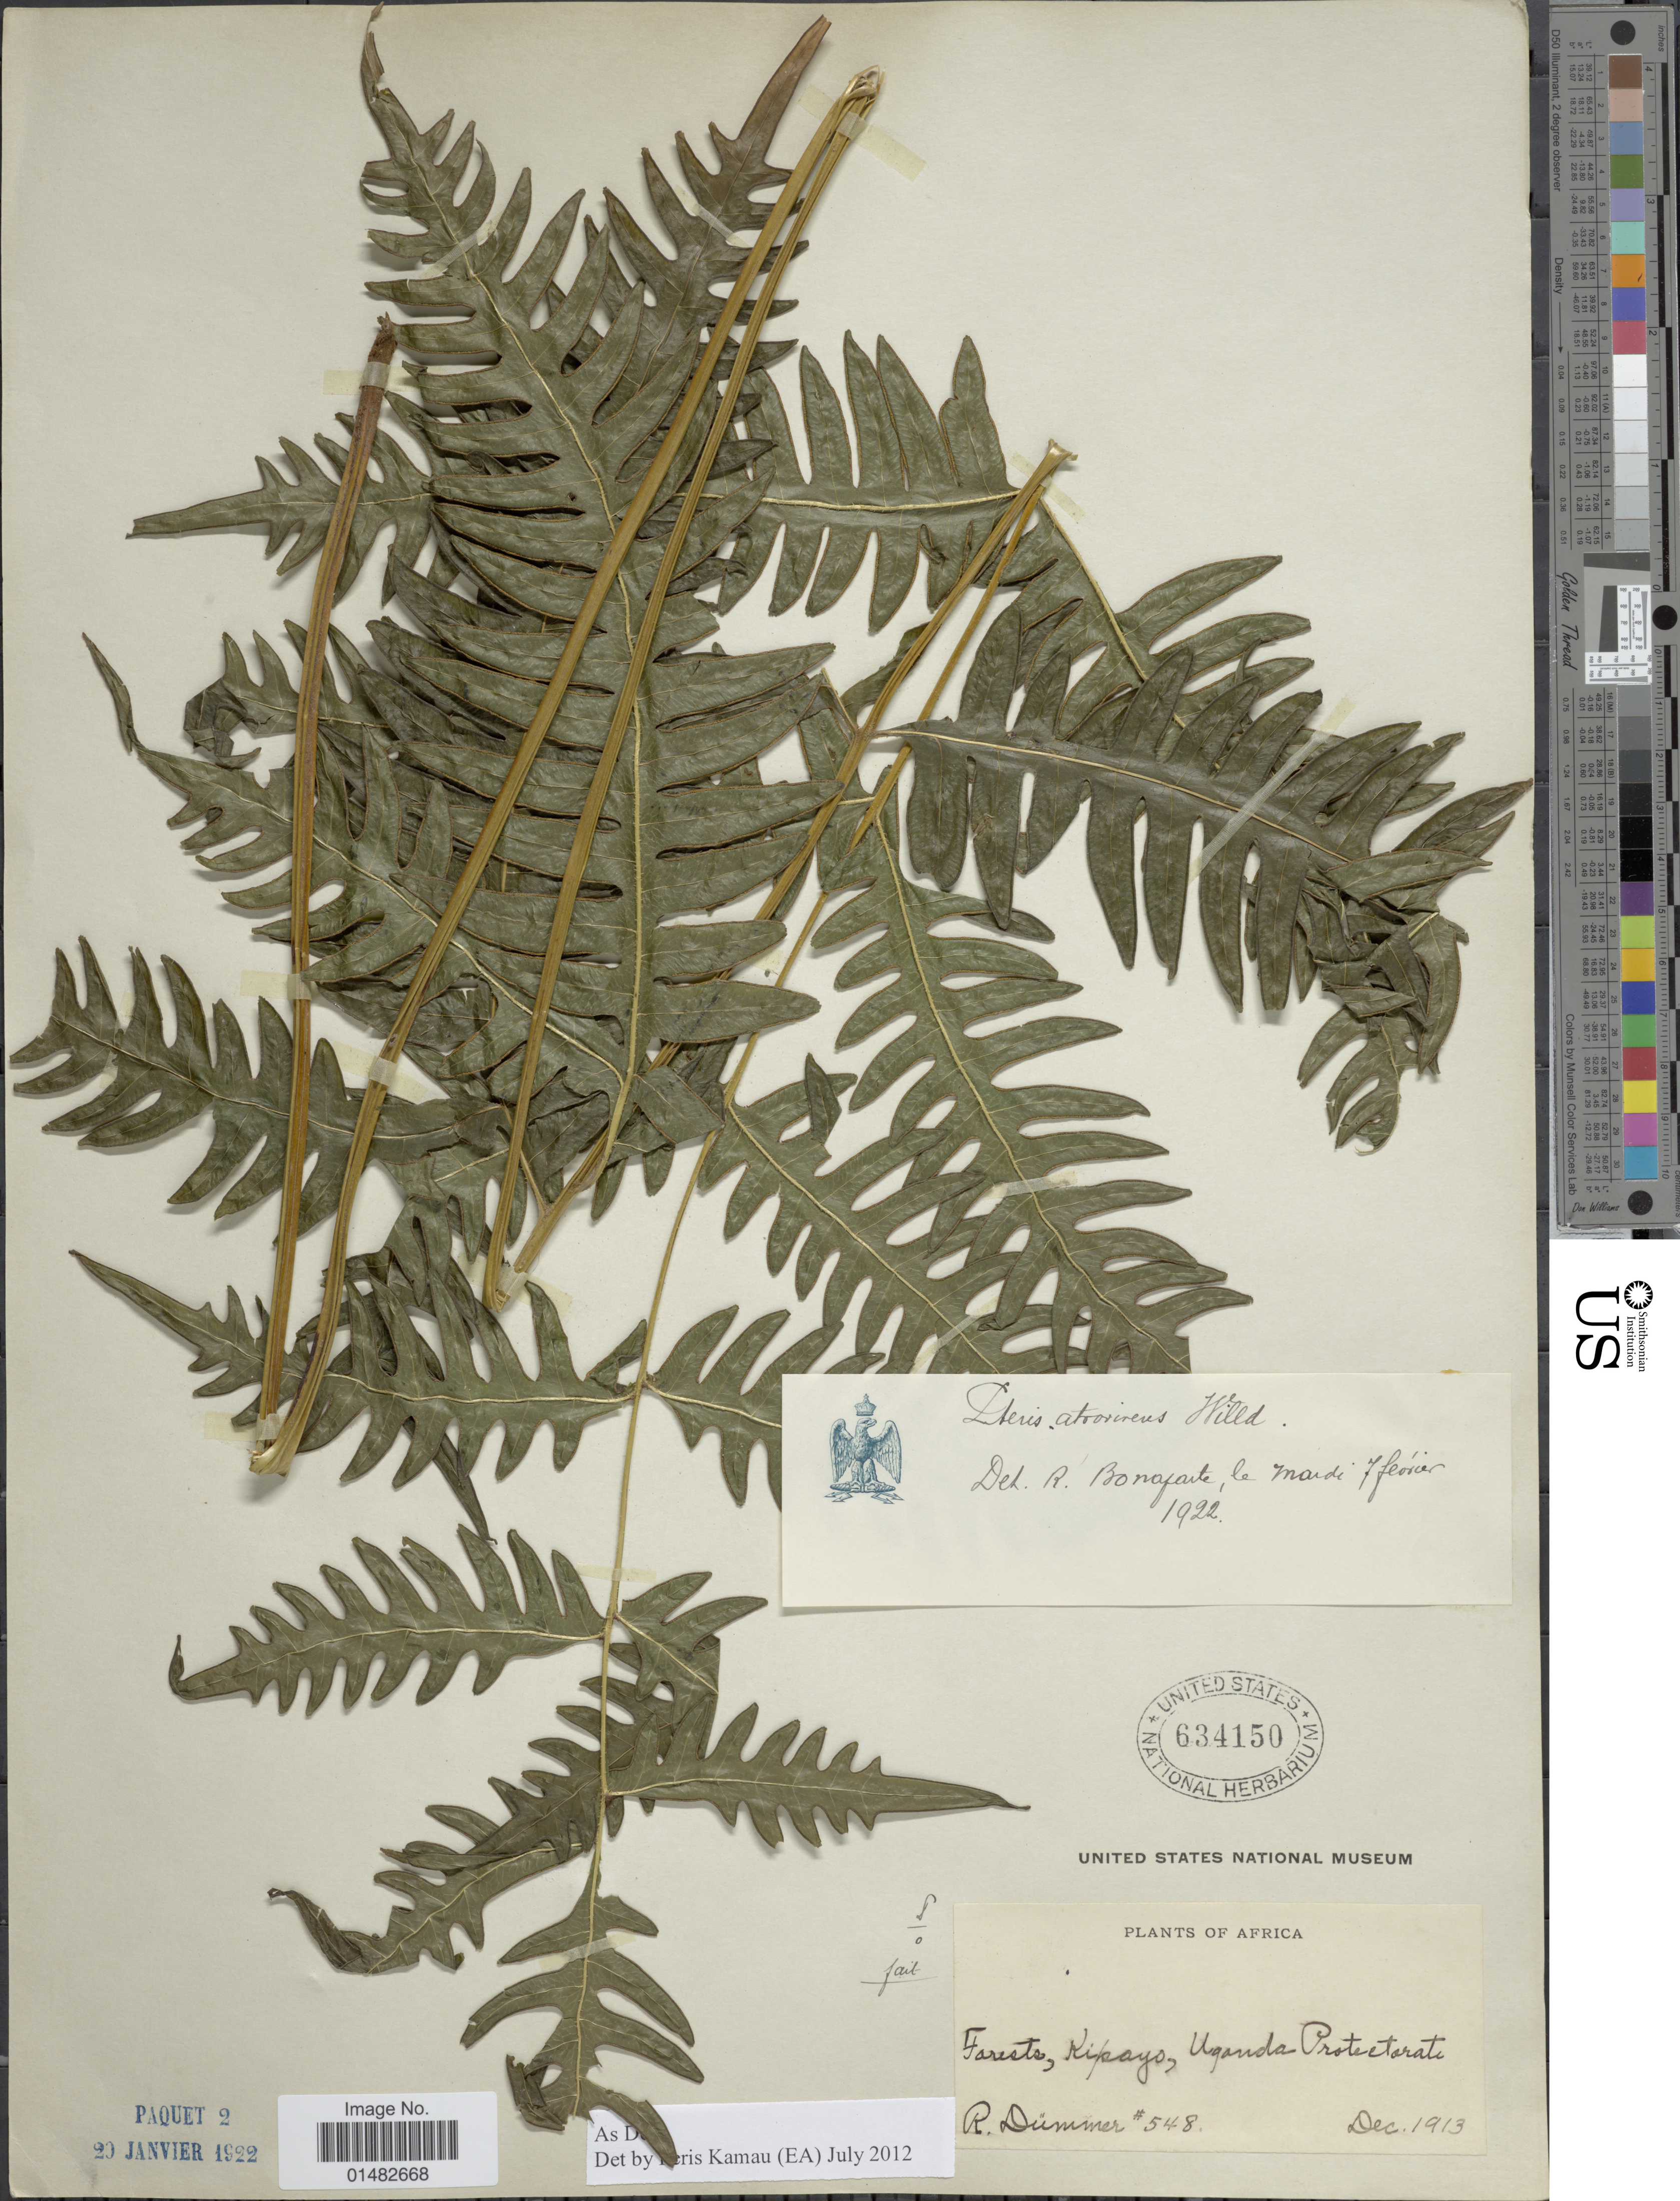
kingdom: Plantae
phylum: Tracheophyta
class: Polypodiopsida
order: Polypodiales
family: Pteridaceae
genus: Pteris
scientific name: Pteris atrovirens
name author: Willd.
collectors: R. Drummer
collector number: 548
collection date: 1913-12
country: Uganda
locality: Forest, Kipayo, Uganda Protectorate.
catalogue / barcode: US 634150